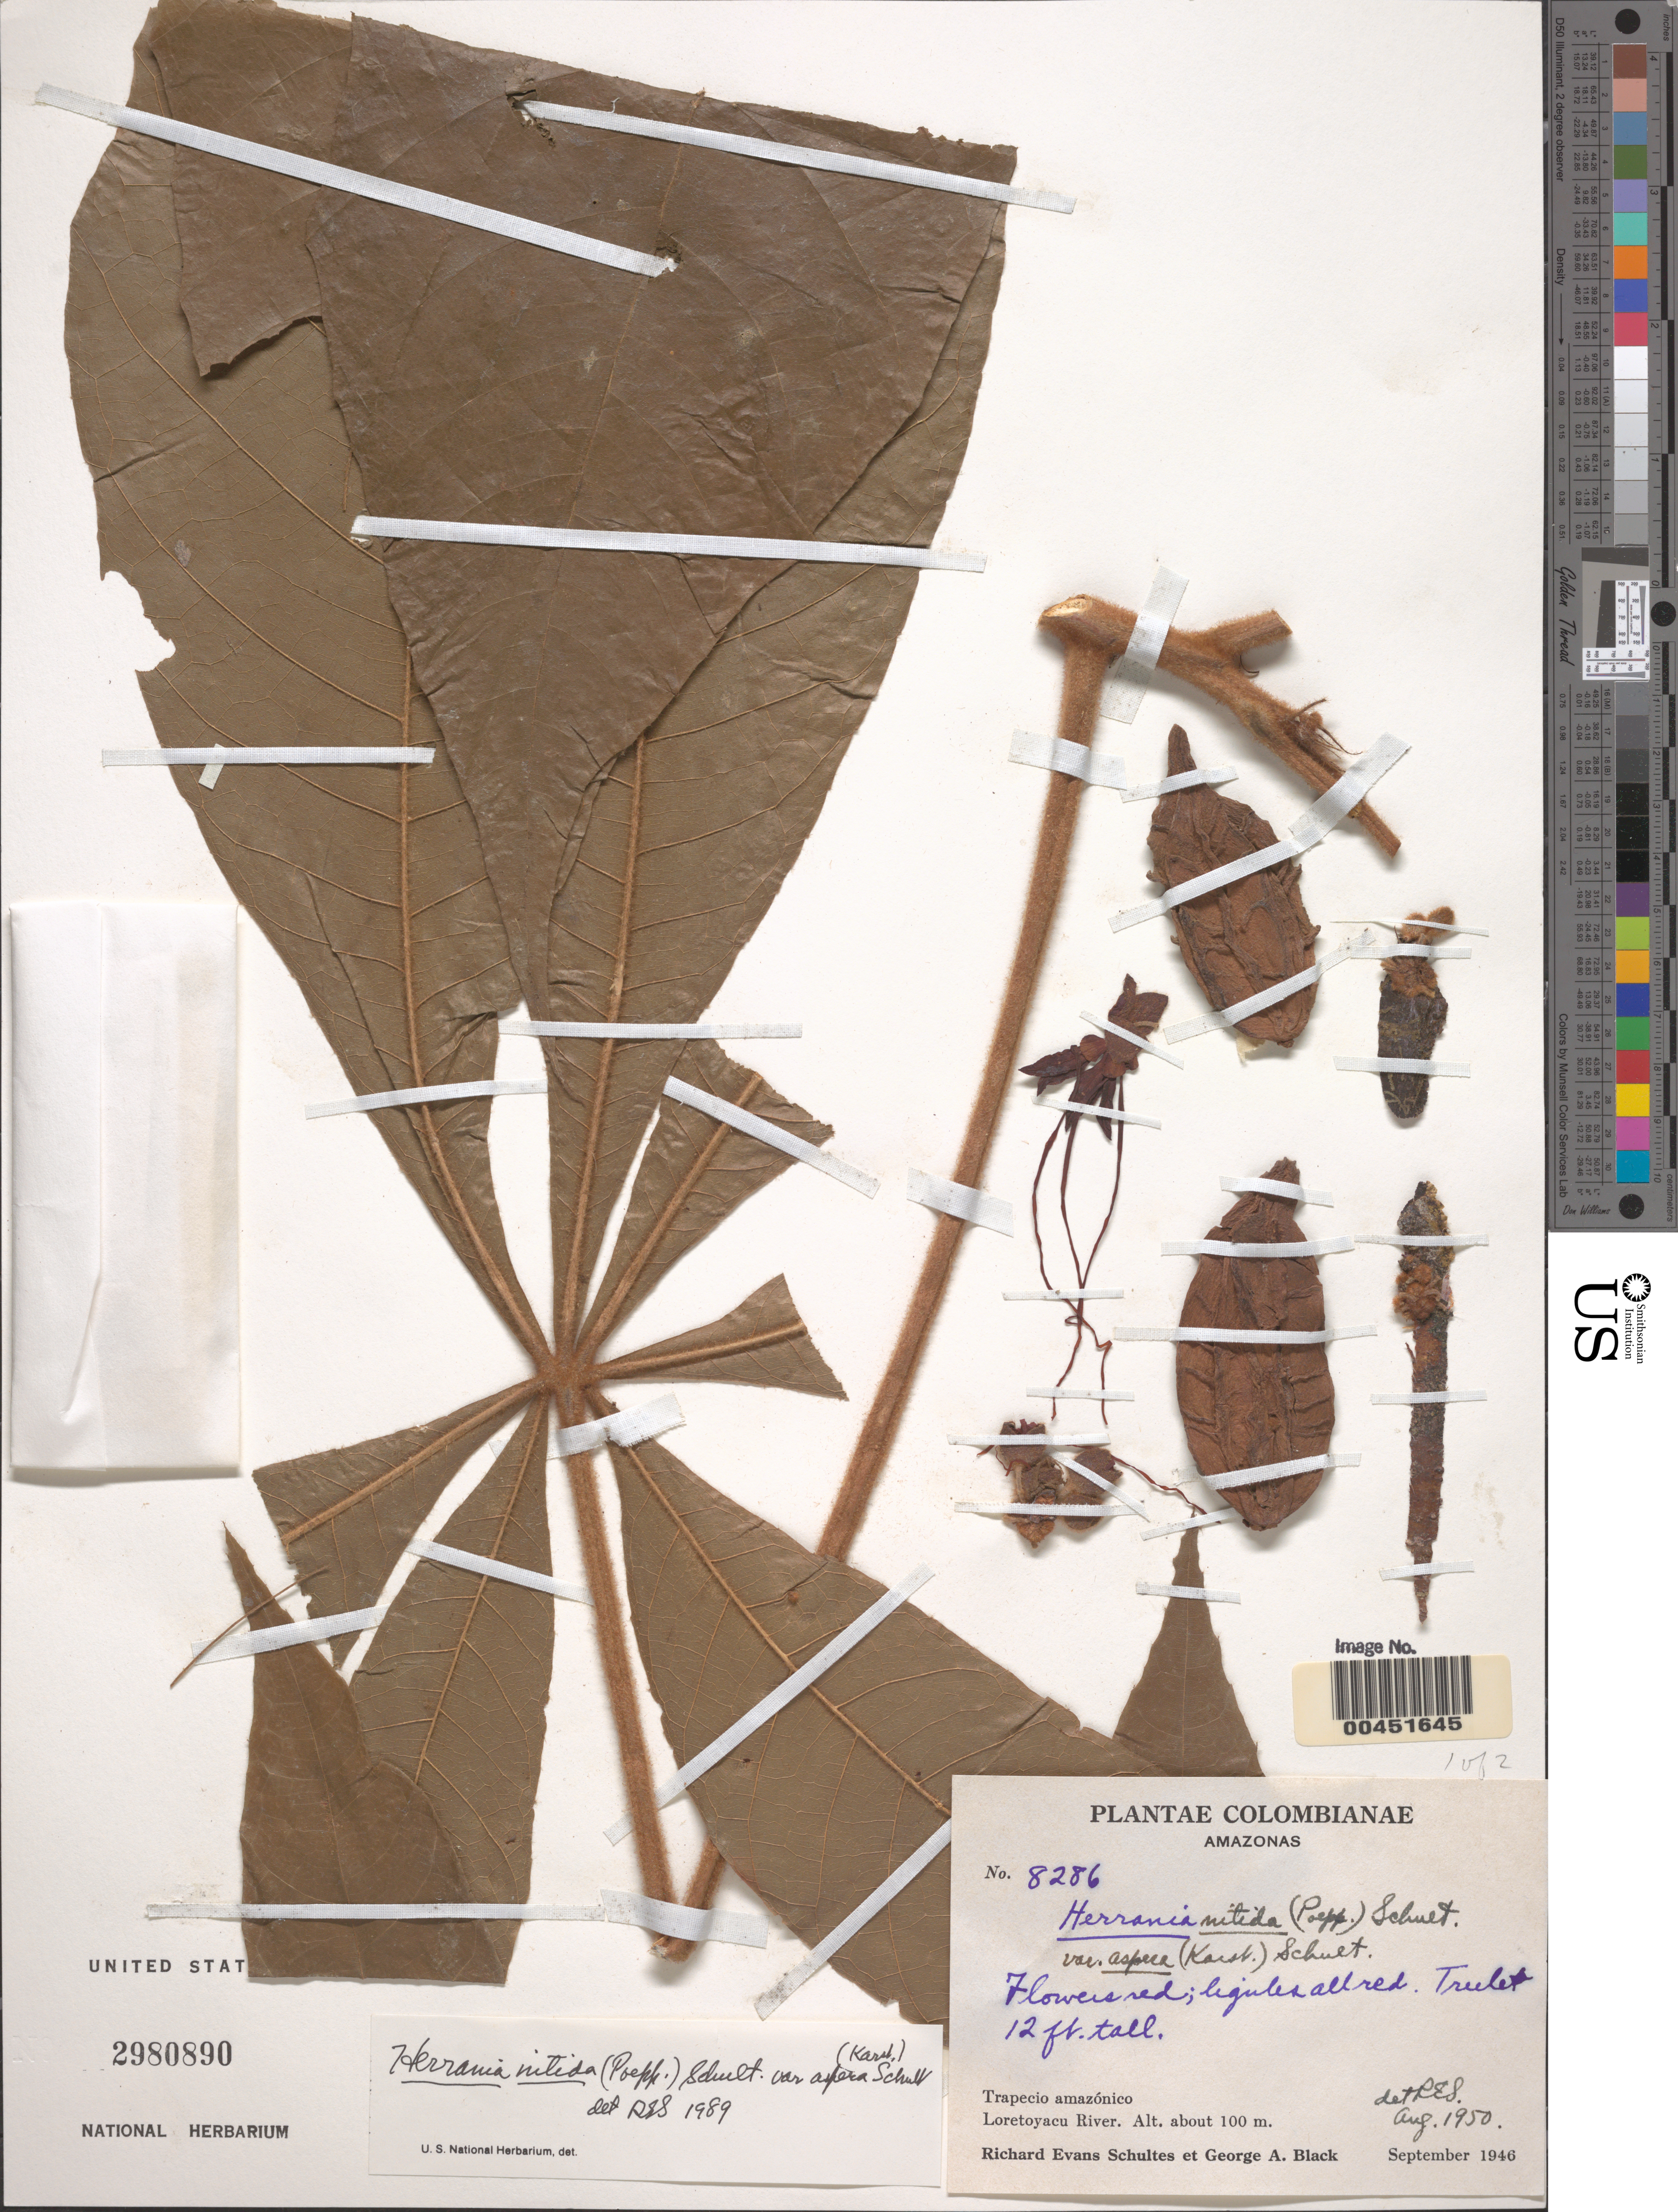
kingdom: Plantae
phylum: Tracheophyta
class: Magnoliopsida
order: Malvales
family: Malvaceae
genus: Herrania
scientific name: Herrania nitida var. aspera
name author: (H. Karst. & Triana) R.E. Schult.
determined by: Schultes, R. E.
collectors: R. E. Schultes & G. A. Black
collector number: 8286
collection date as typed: Sep 1946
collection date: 1946-09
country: Colombia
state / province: Amazônas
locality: Loreta-Yacu River.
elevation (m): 100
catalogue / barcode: US 2980890